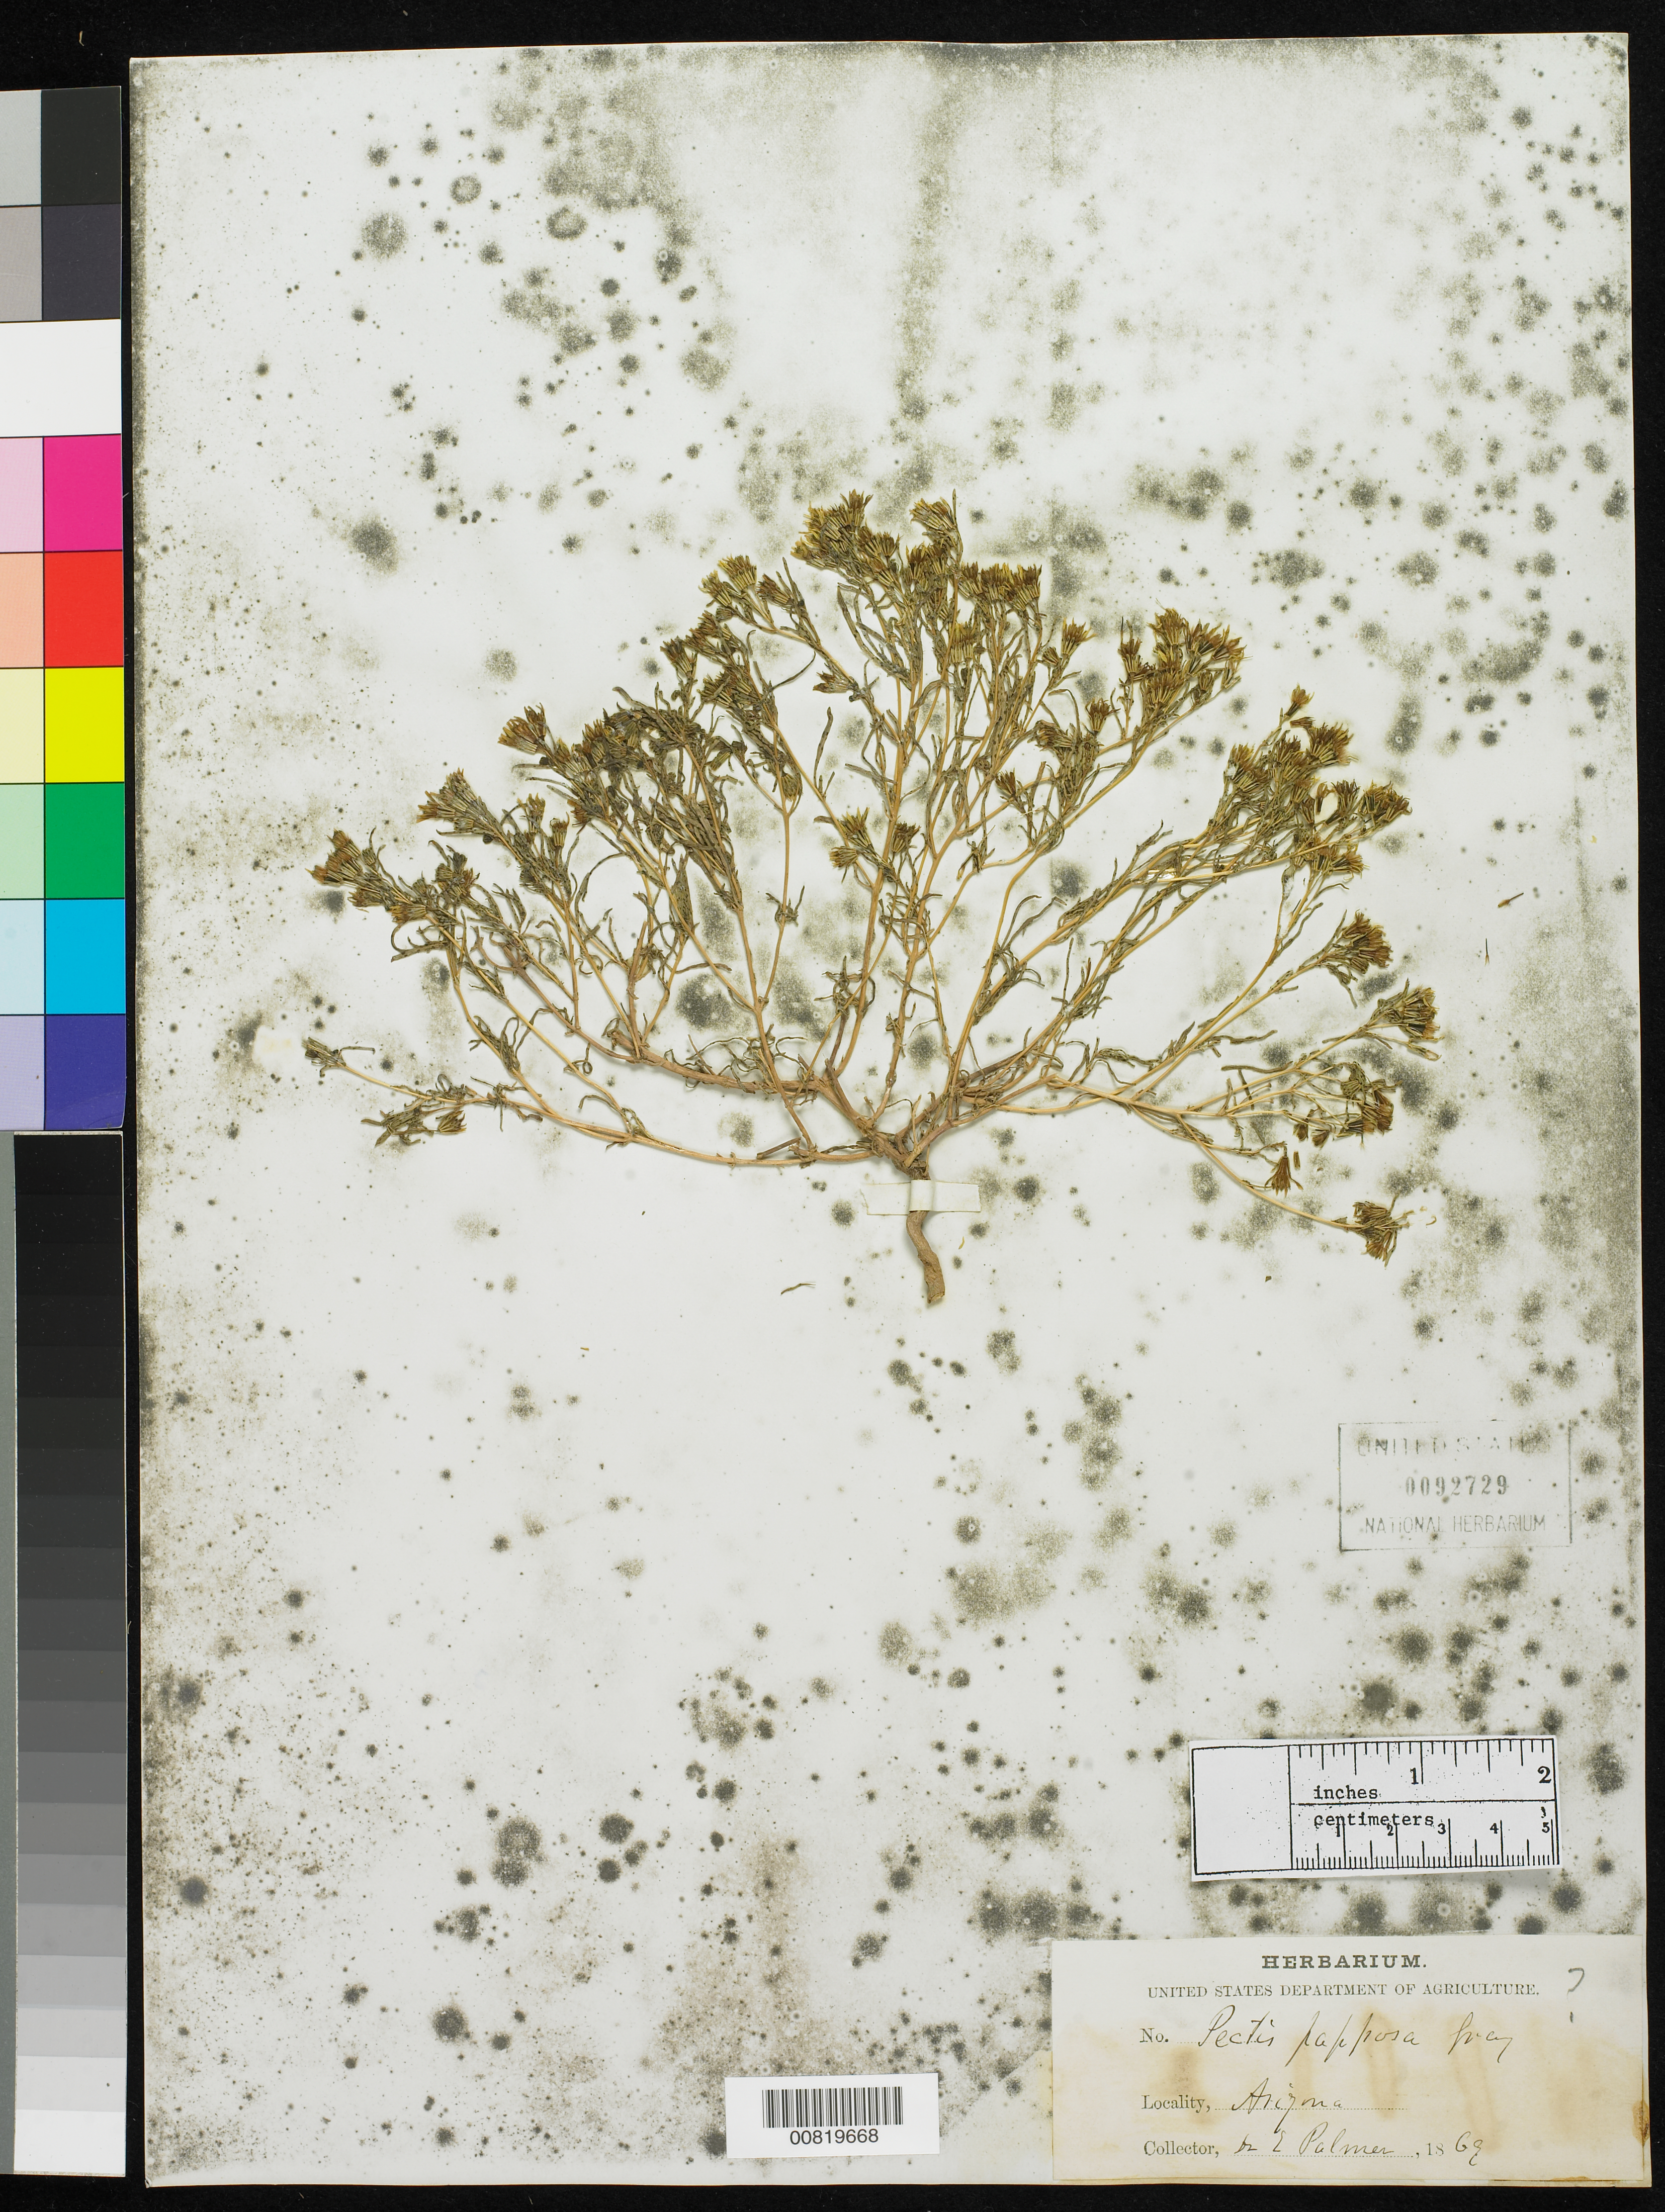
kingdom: Plantae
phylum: Tracheophyta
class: Magnoliopsida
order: Asterales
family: Asteraceae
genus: Pectis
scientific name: Pectis papposa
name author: Harv. & A. Gray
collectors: E. Palmer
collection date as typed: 1869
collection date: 1869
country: United States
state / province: Arizona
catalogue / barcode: US 92729